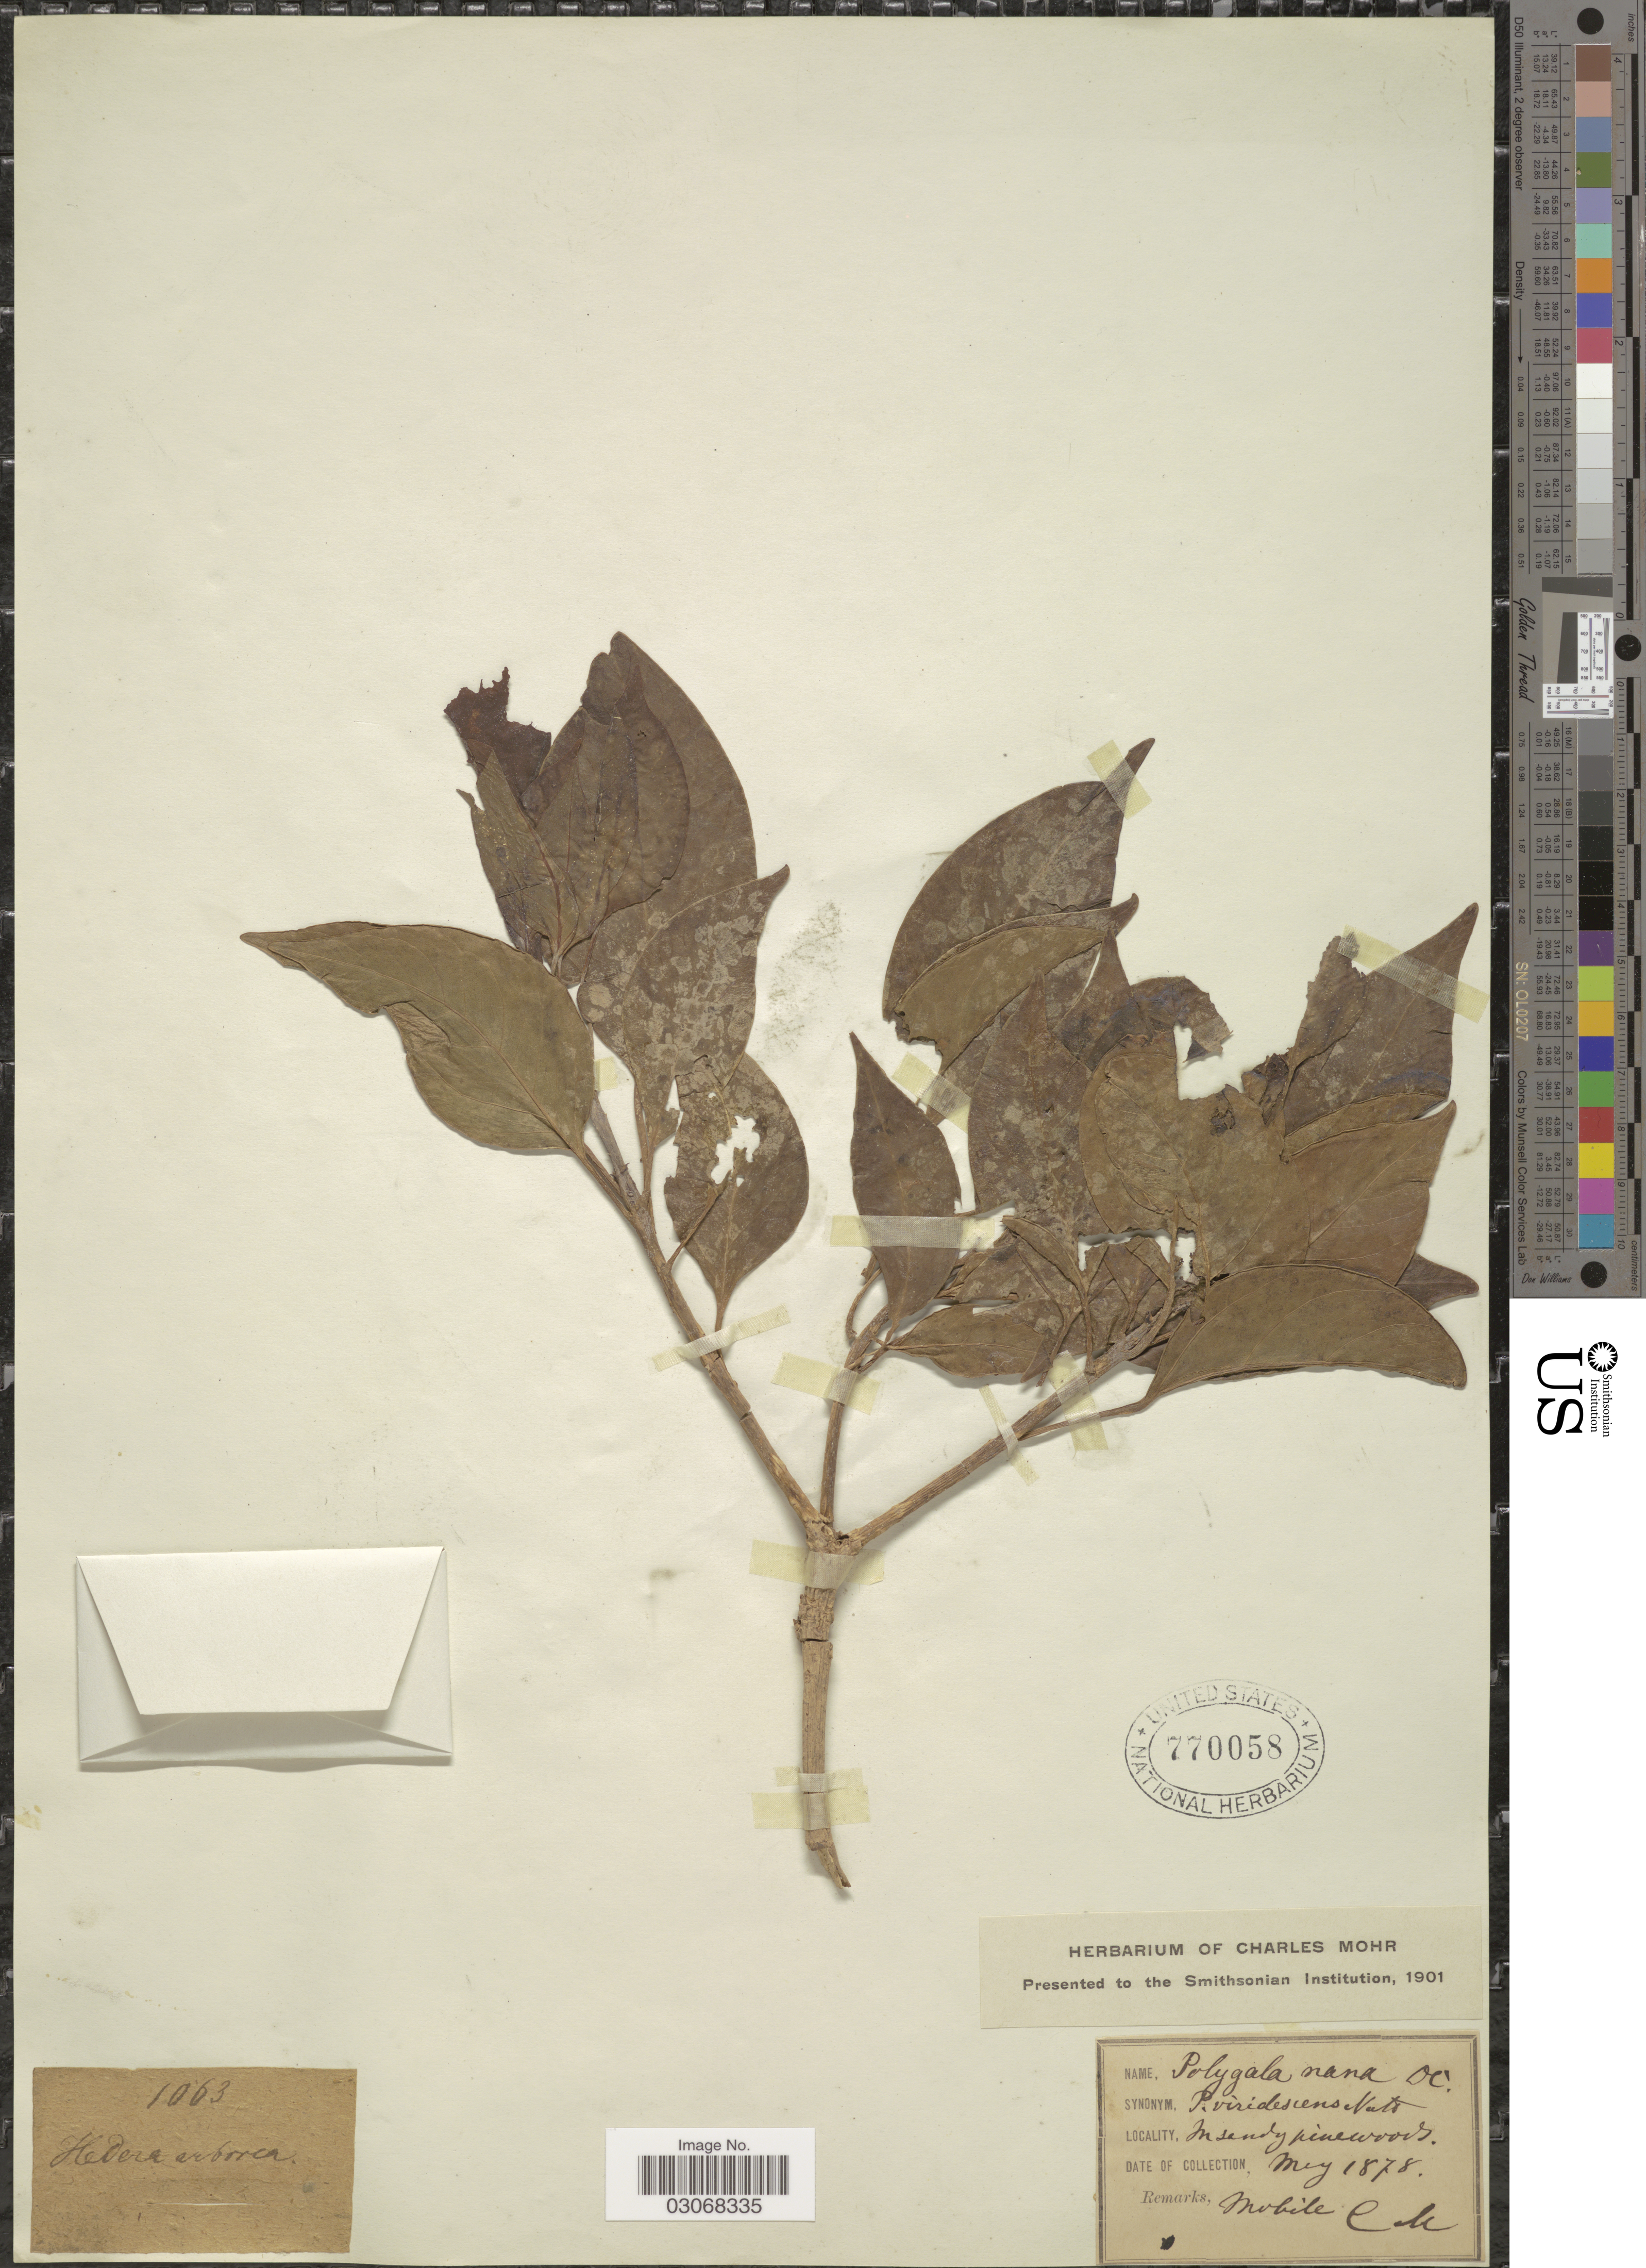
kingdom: Plantae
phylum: Tracheophyta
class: Magnoliopsida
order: Apiales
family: Araliaceae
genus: Hedera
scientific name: Hedera arborea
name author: (L.) Walter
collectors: ex herb. Charles Mohr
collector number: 1063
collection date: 1878-05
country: United States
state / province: Alabama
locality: In sandy pine woods. Mobile [unsure placement]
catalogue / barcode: US 770058